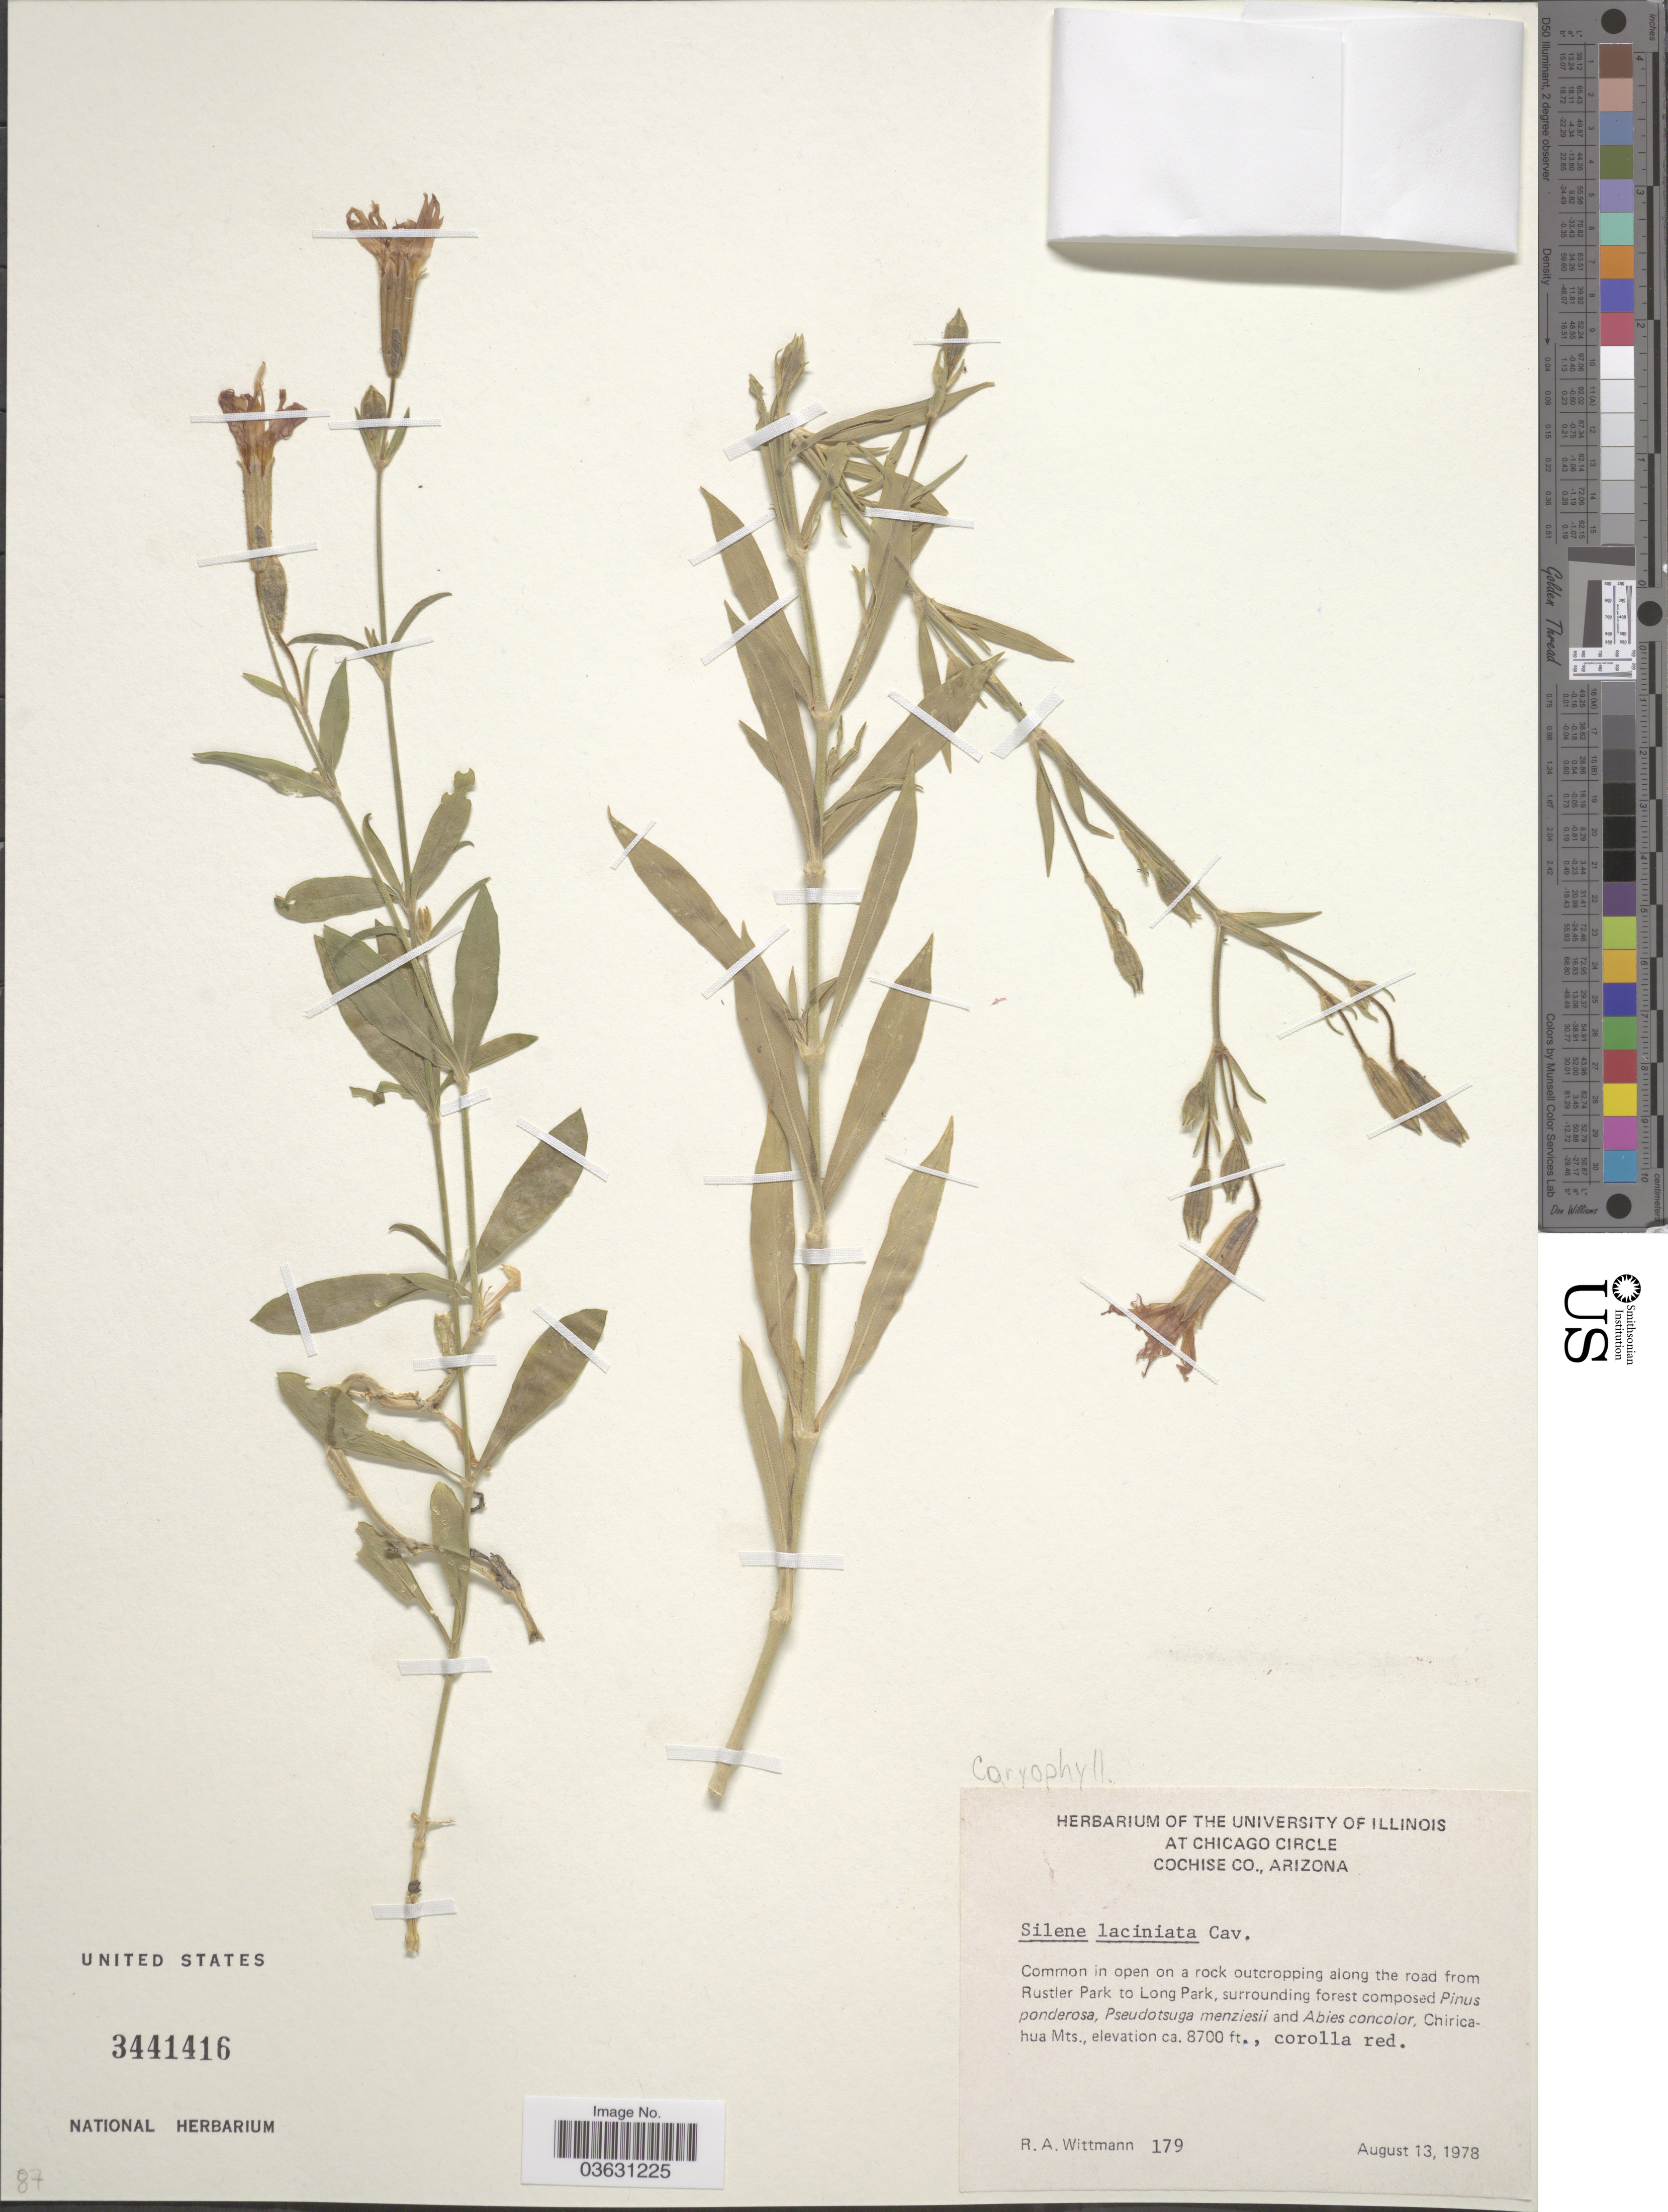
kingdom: Plantae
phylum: Tracheophyta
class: Magnoliopsida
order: Caryophyllales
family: Caryophyllaceae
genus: Silene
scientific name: Silene laciniata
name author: Cav.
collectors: R. Wittmann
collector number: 179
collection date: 1978-08-13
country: United States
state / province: Arizona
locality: At Chicago Circle. Cochise Co. Along the road from Rustler Park to Long Park, Chiricahua Mts.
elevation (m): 2652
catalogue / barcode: US 3441416